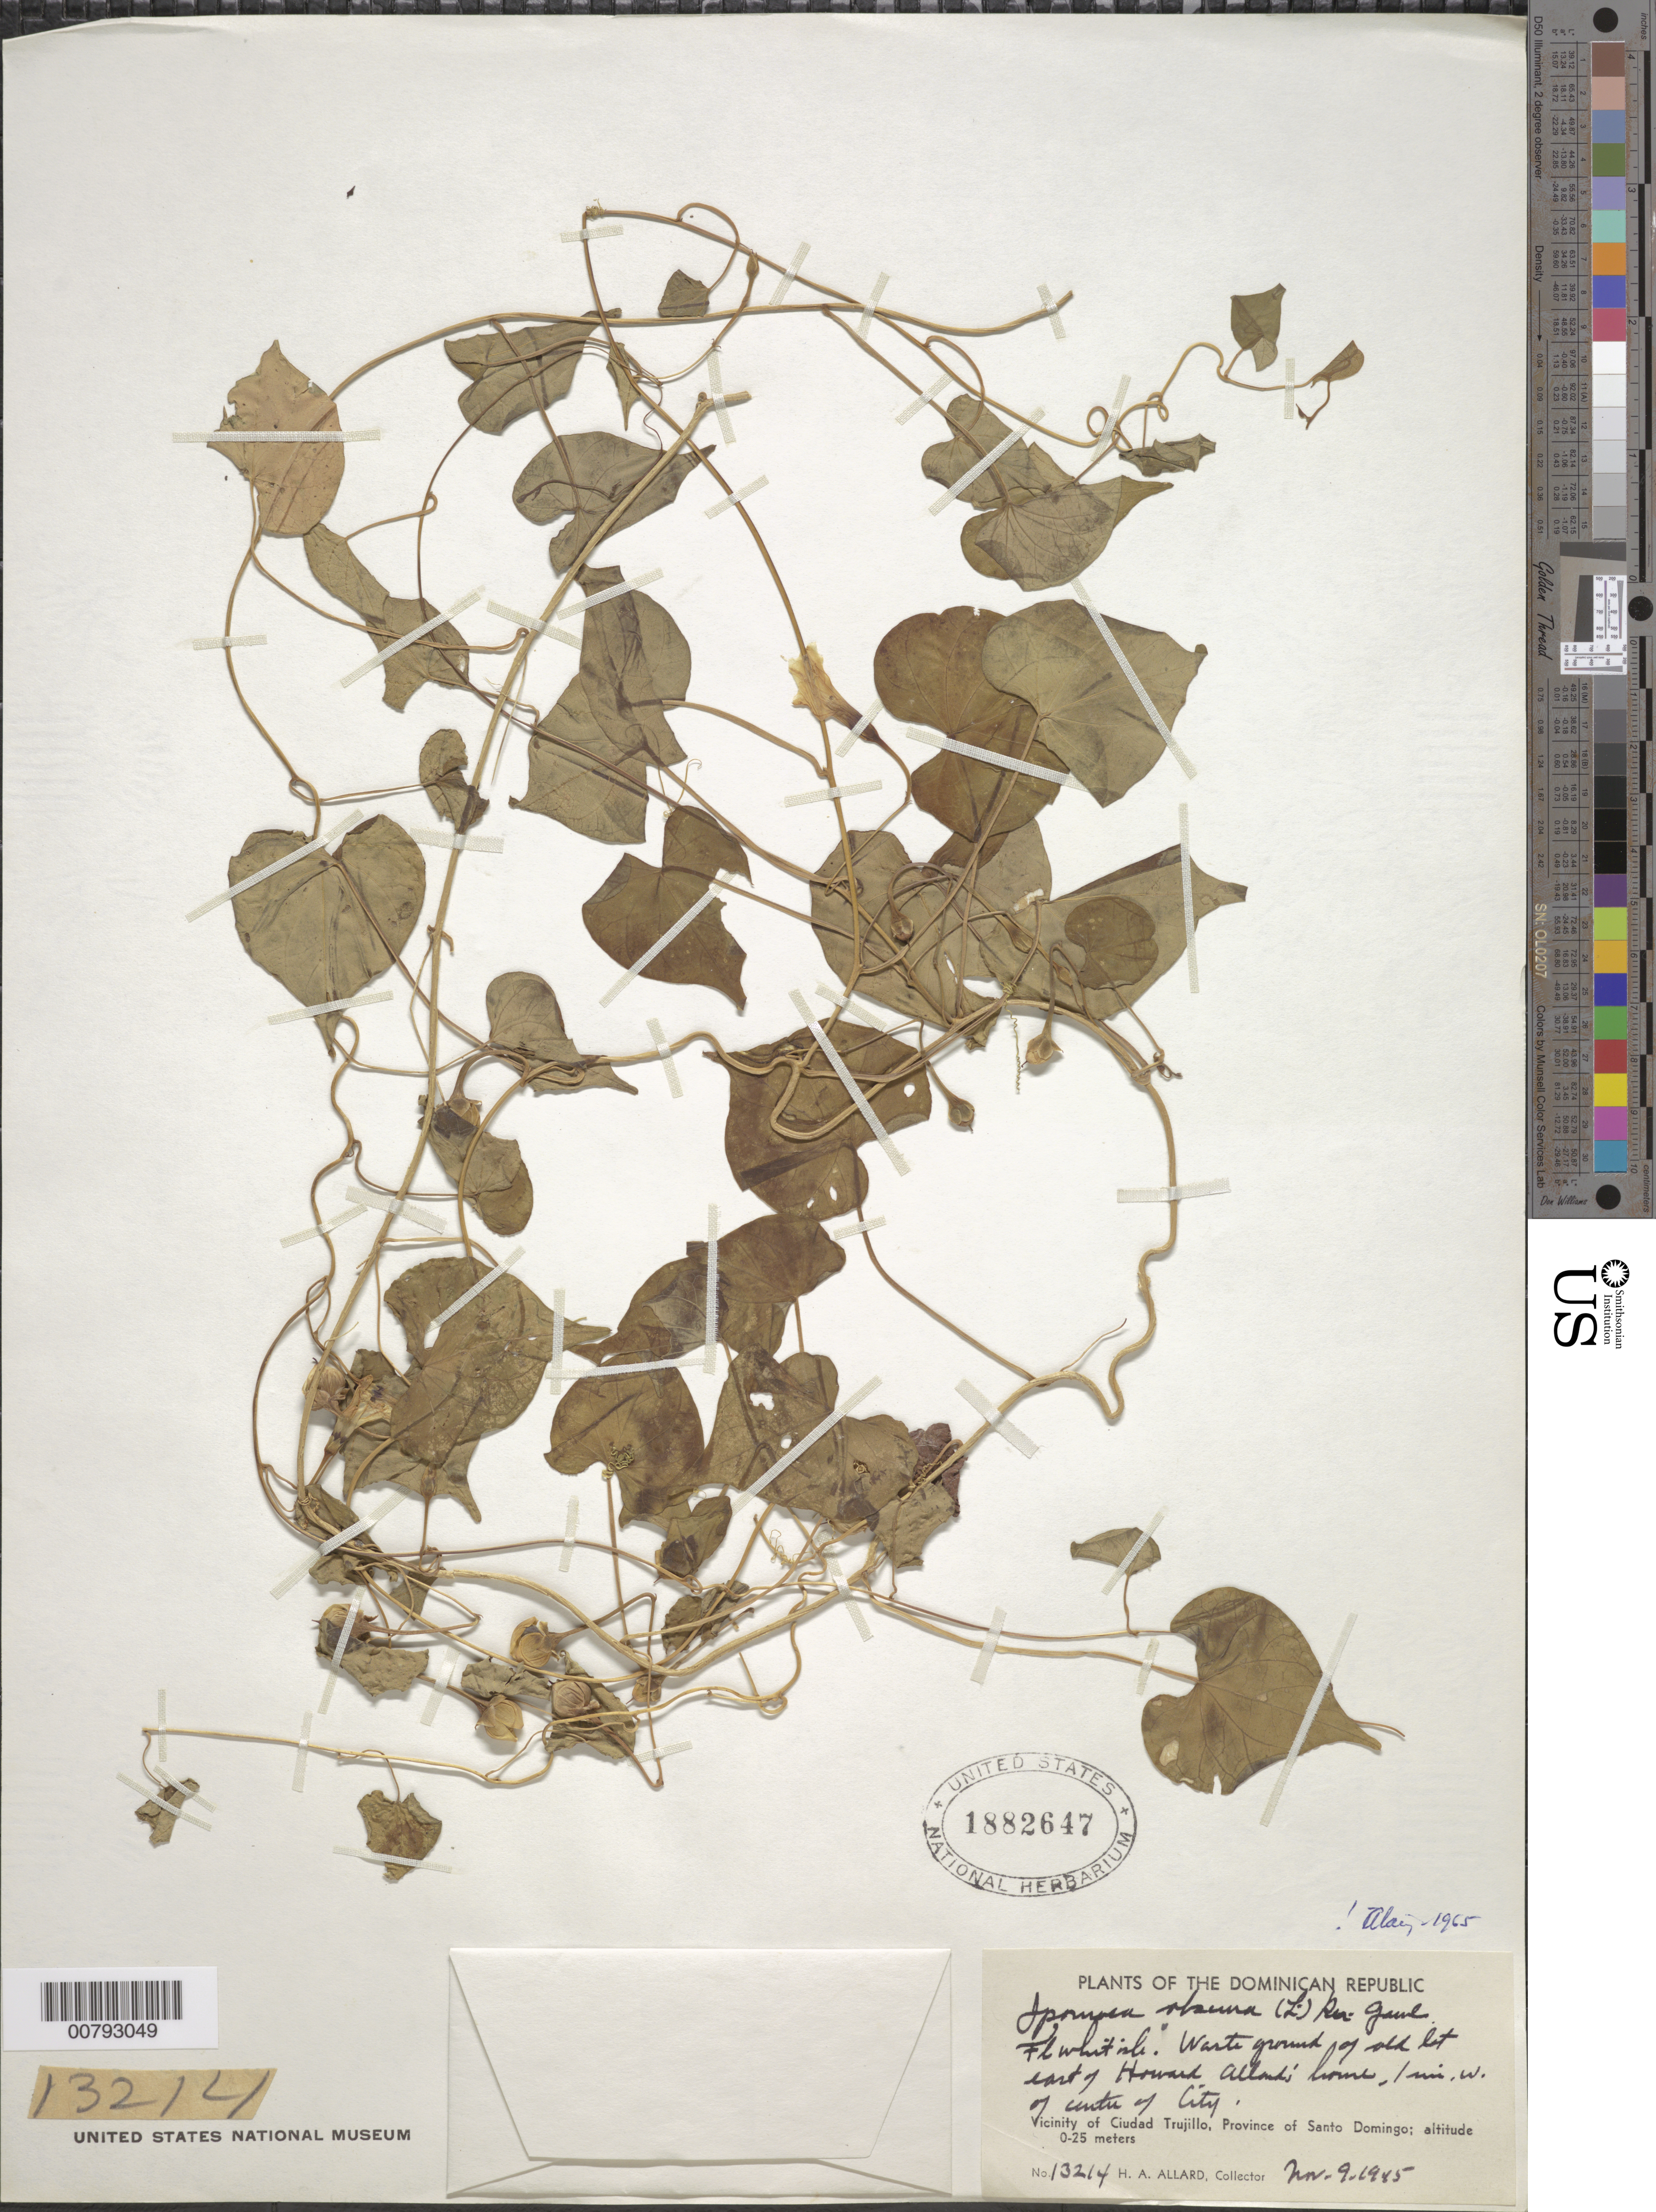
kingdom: Plantae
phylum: Tracheophyta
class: Magnoliopsida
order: Solanales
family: Convolvulaceae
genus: Ipomoea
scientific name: Ipomoea obscura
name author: (L.) Ker Gawl.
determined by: Liogier, Alain H.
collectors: H. A. Allard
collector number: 13214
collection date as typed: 09 Nov 1945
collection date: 1945-11-09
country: Dominican Republic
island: Hispaniola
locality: Province of Santo Domingo, vicinity of Ciudad Trujillo, old lot east of Howard Allard's home 1 mile W of center of city.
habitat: Waste ground.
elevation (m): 0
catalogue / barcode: US 1882647